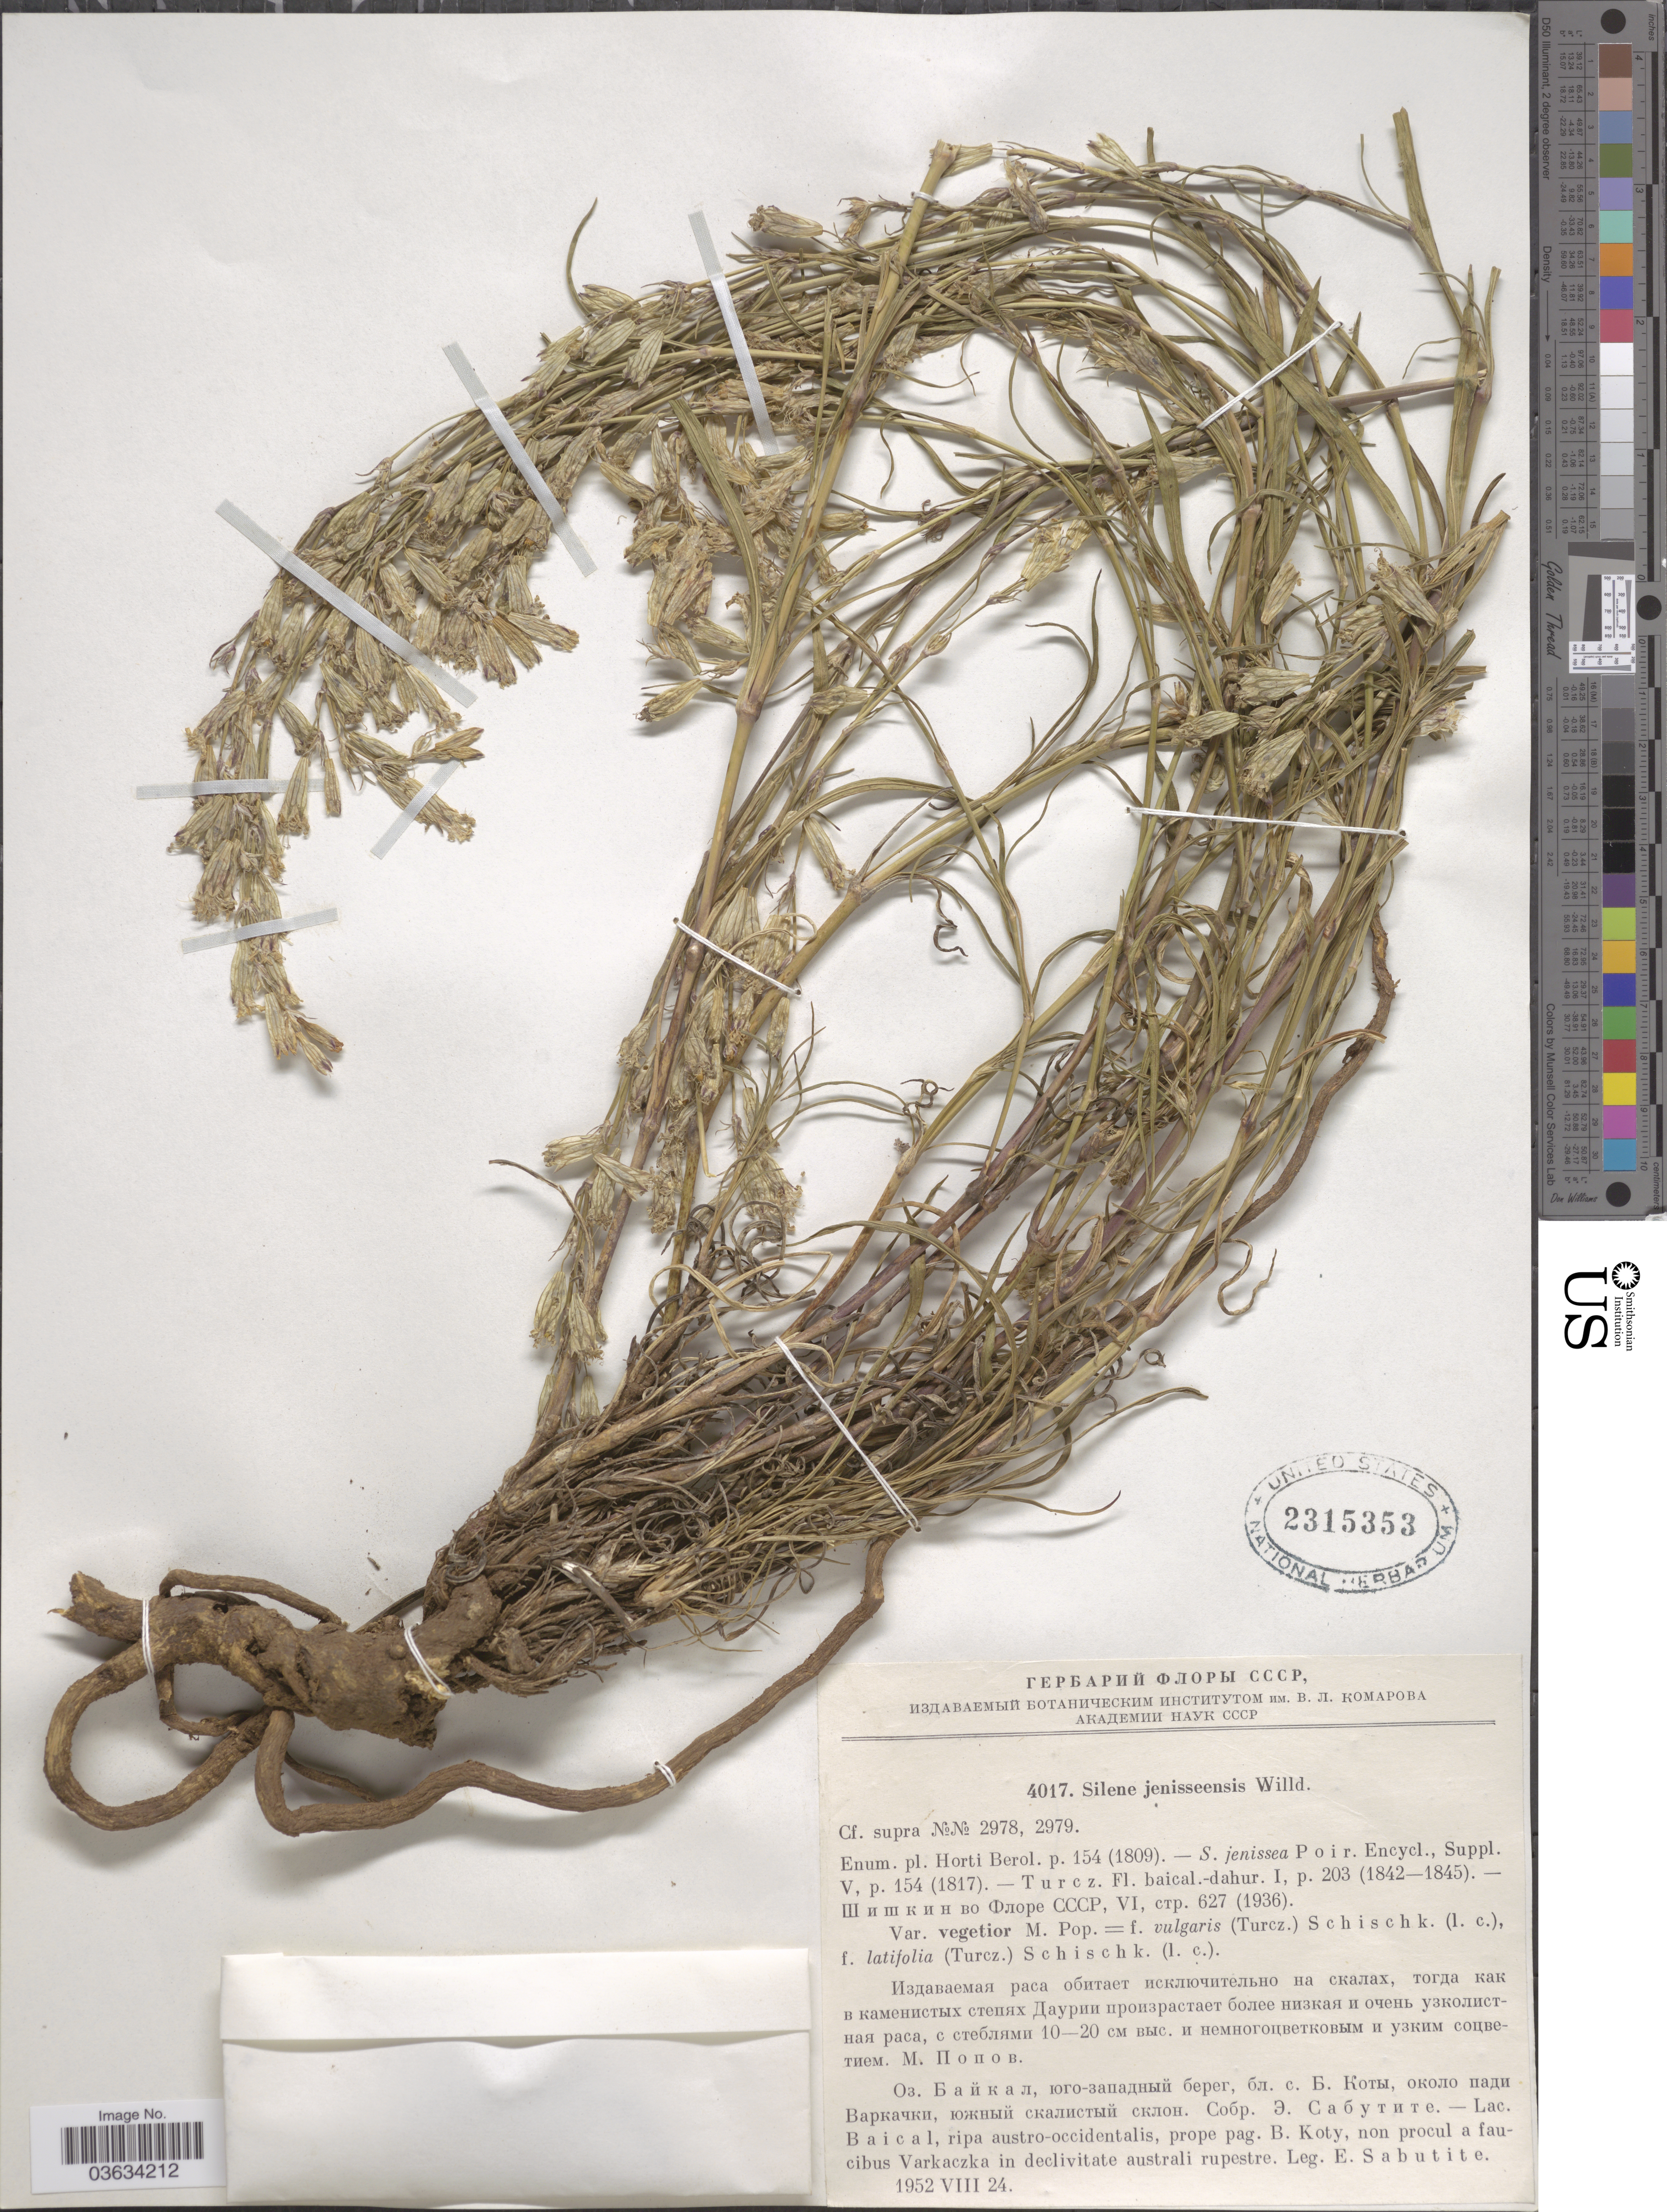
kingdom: Plantae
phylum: Tracheophyta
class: Magnoliopsida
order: Caryophyllales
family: Caryophyllaceae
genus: Silene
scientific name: Silene jenisseensis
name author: Willd.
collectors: E. Sabutite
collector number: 4017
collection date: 1952-08-24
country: Russian Federation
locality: Lac. Baical, ripa austro-occidentalis, prope pag. B. Koty, non procul a faucibus Varkaczka in declivitate australi rupestre.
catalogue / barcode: US 2315353